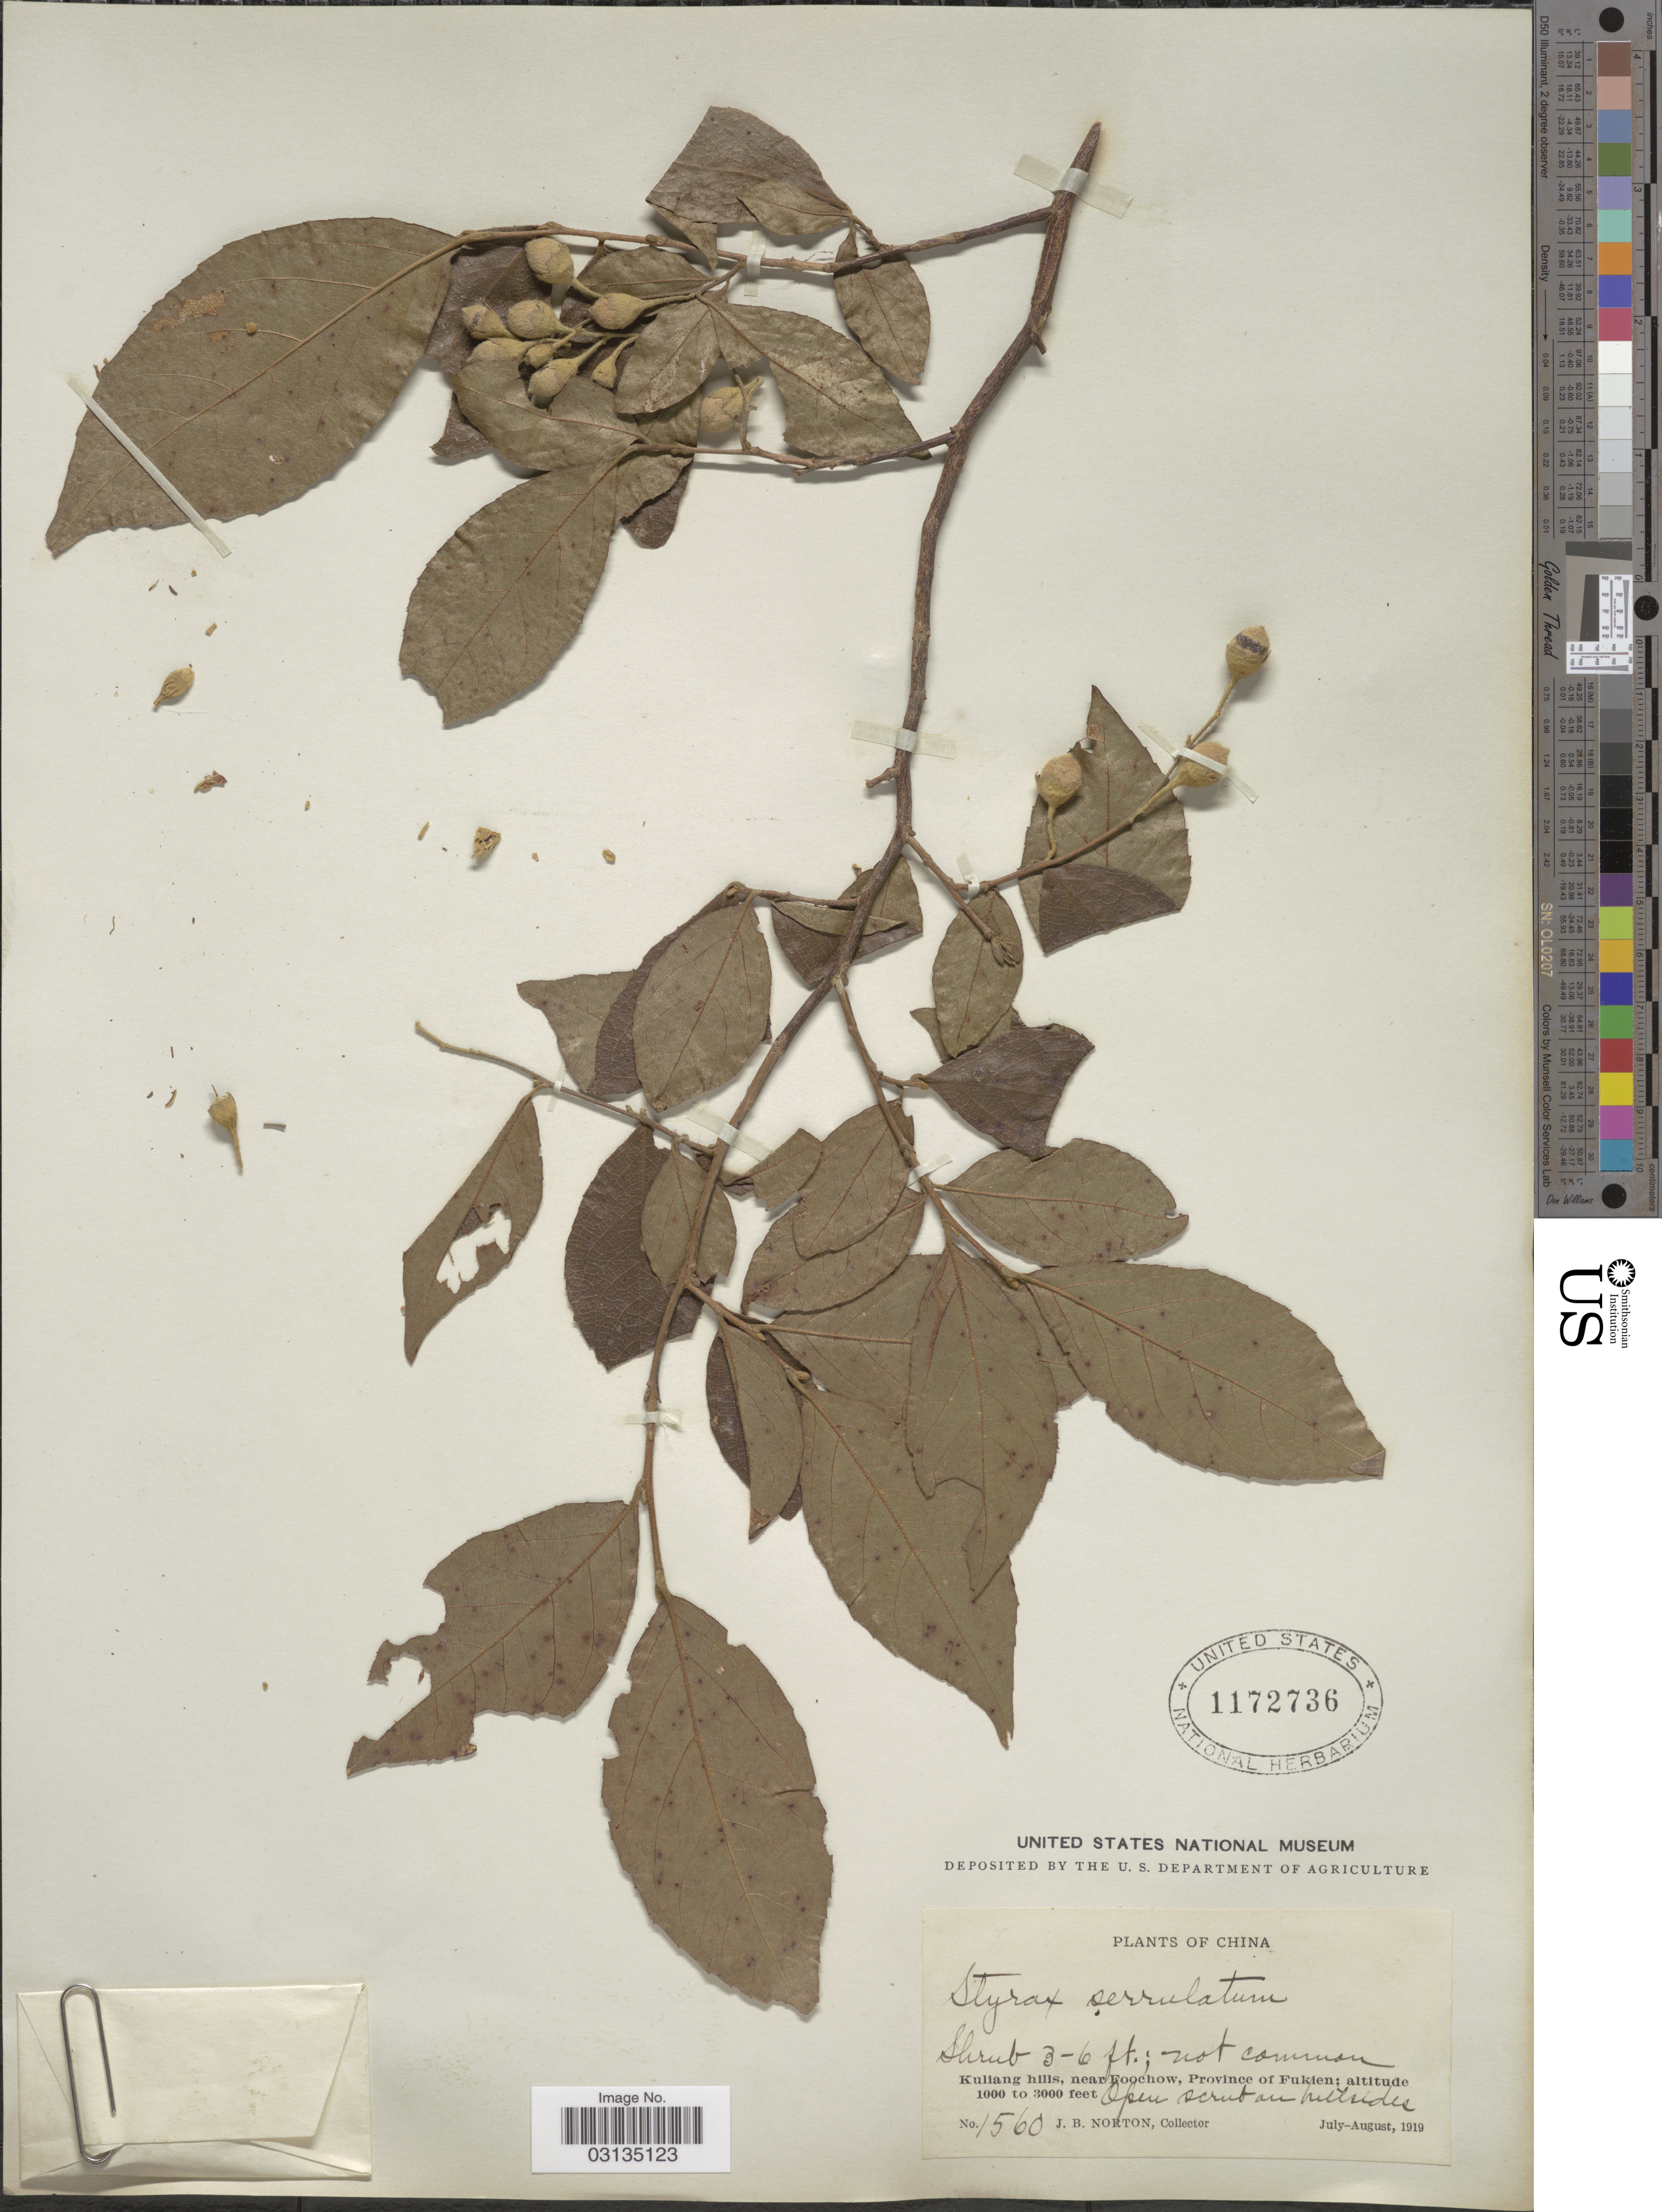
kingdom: Plantae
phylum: Tracheophyta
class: Magnoliopsida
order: Ericales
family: Styracaceae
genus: Styrax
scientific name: Styrax serrulatus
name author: Roxb.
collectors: J. B. Norton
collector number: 1560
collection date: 1919-07/1919-08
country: China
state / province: Fujian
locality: Kuliang hills, near Foochow, Province of Fukien.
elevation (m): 305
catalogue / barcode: US 1172736